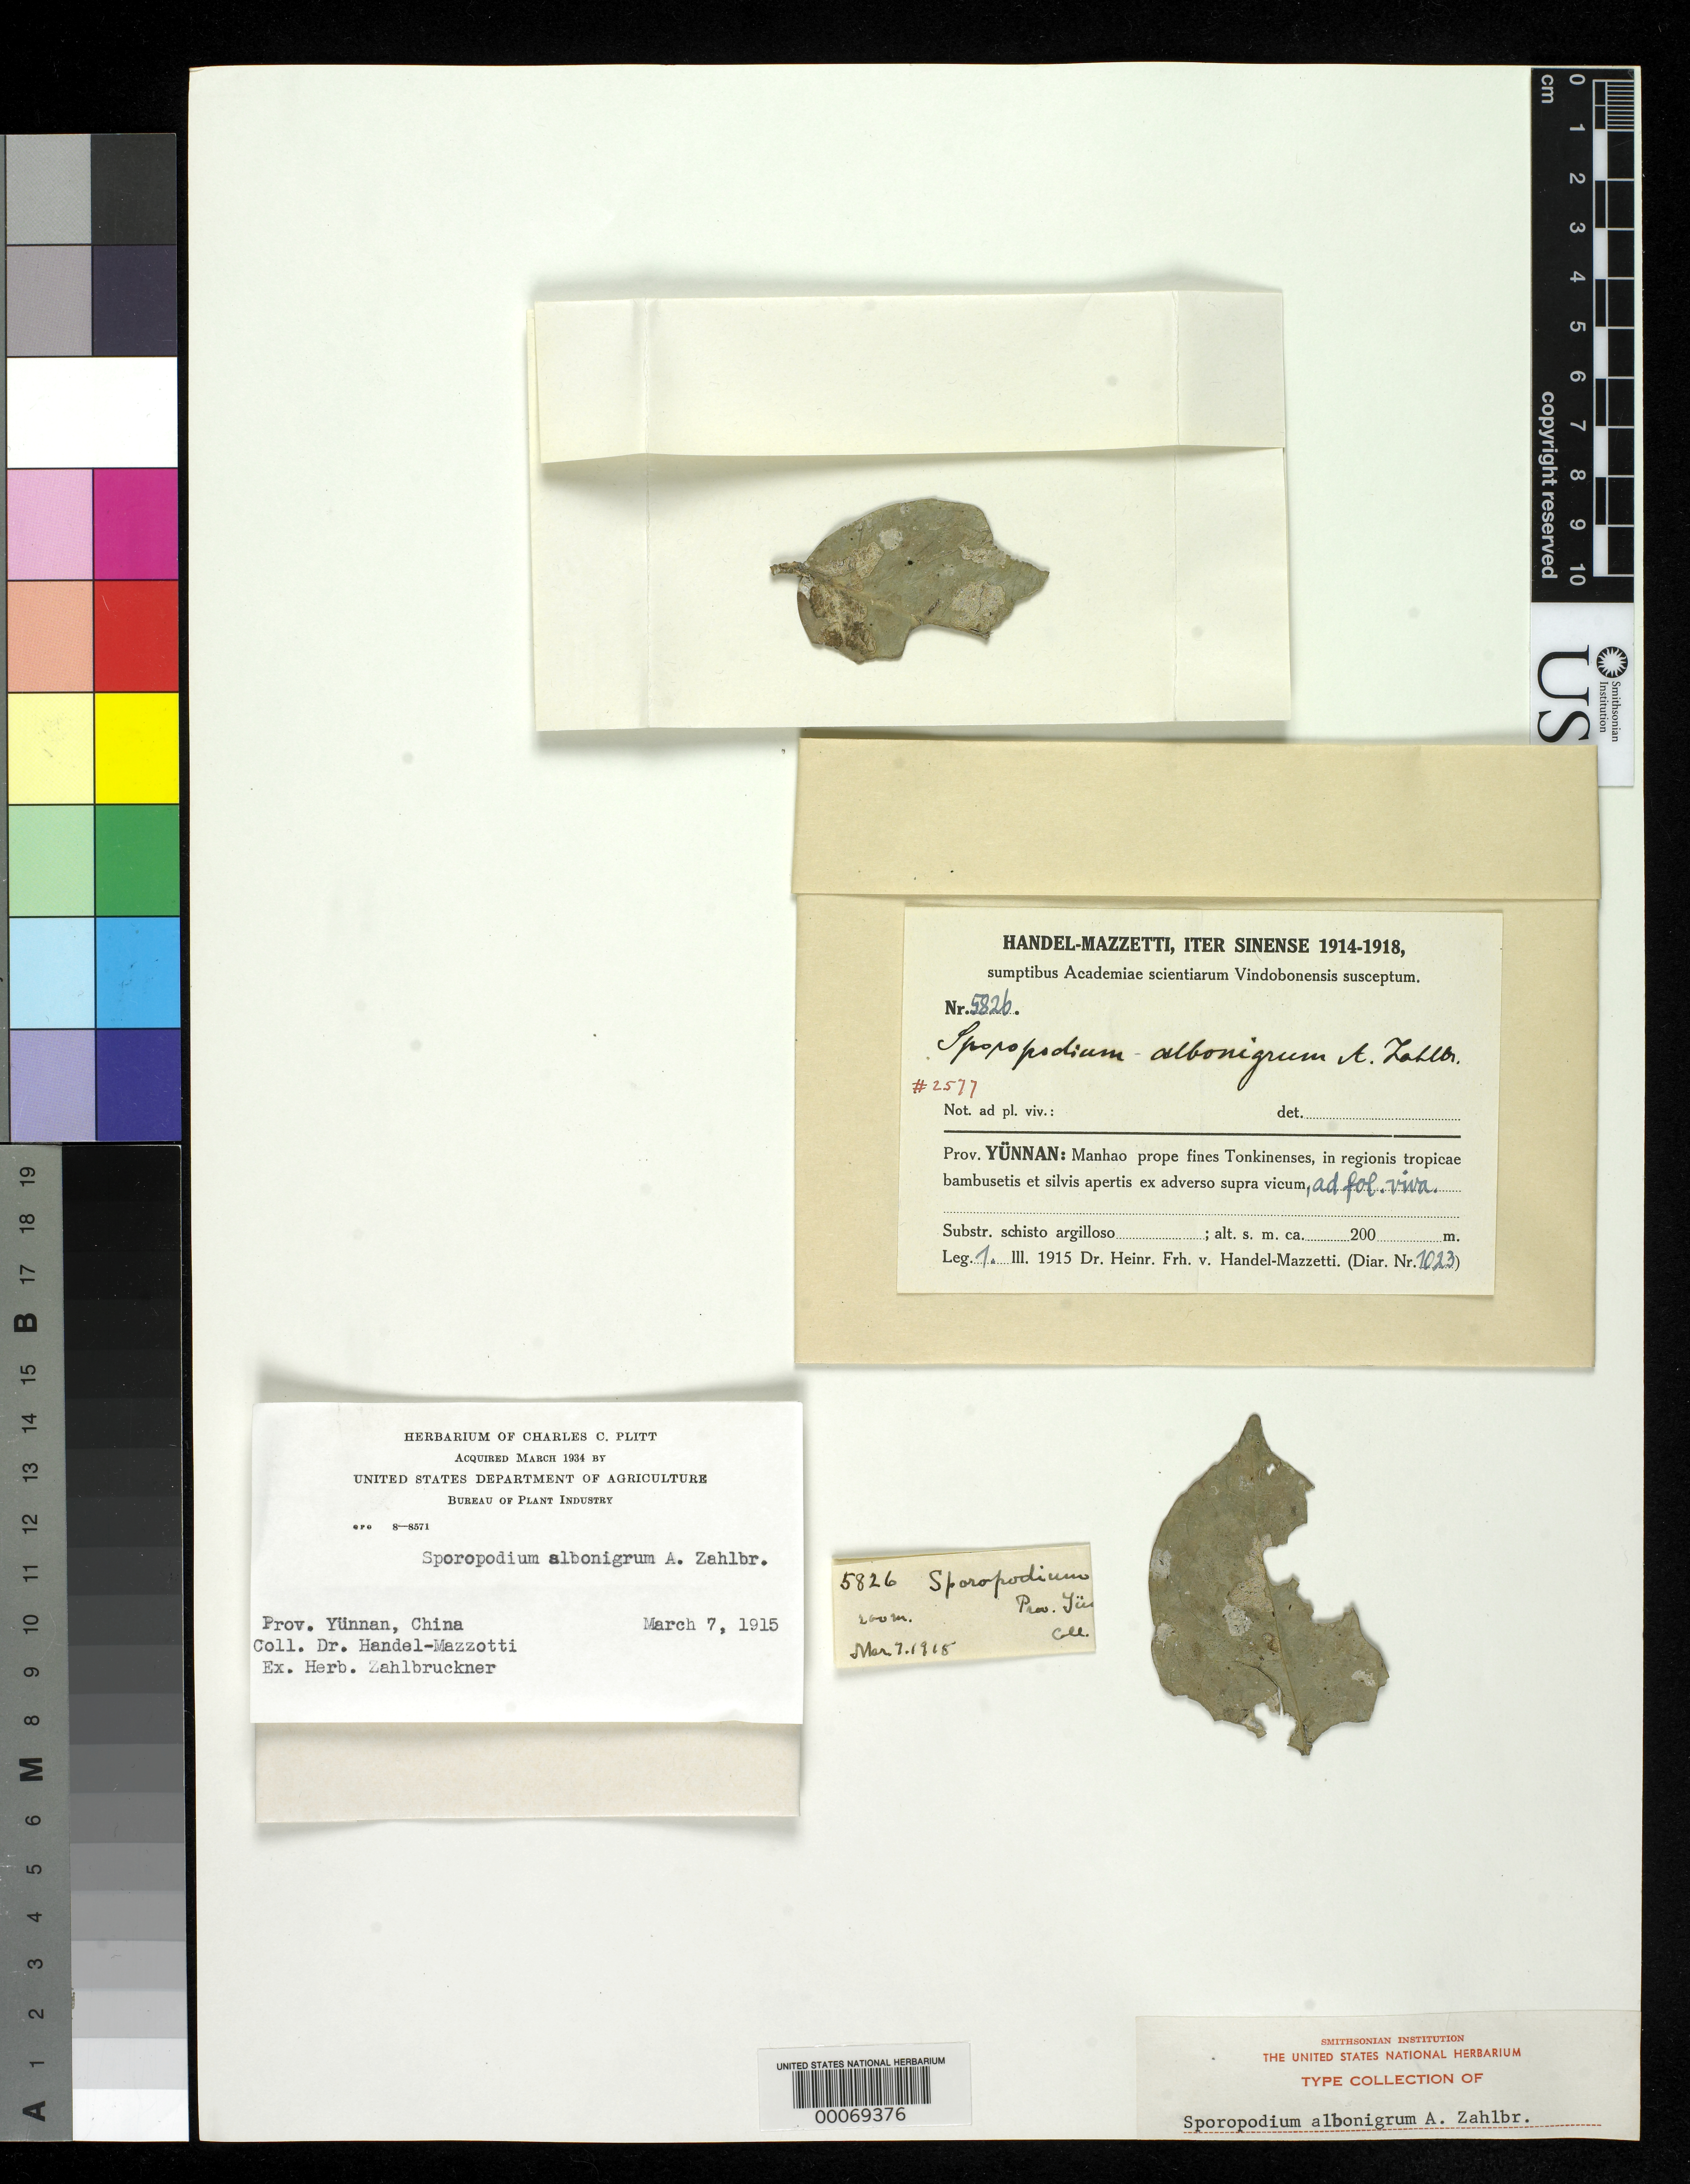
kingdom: Fungi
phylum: Ascomycota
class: Lecanoromycetes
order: Lecanorales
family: Byssolomataceae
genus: Sporopodium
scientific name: Sporopodium albonigrum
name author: Zahlbr. in Hand.-Mazz.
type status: Isotype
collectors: H. Handel-Mazzetti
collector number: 5826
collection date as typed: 01 Mar 1915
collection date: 1915-03-01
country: China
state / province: Yunnan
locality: Manhao prope fines Tonkinensis. [Manhao near Tonkinese (Vietnamese) border].